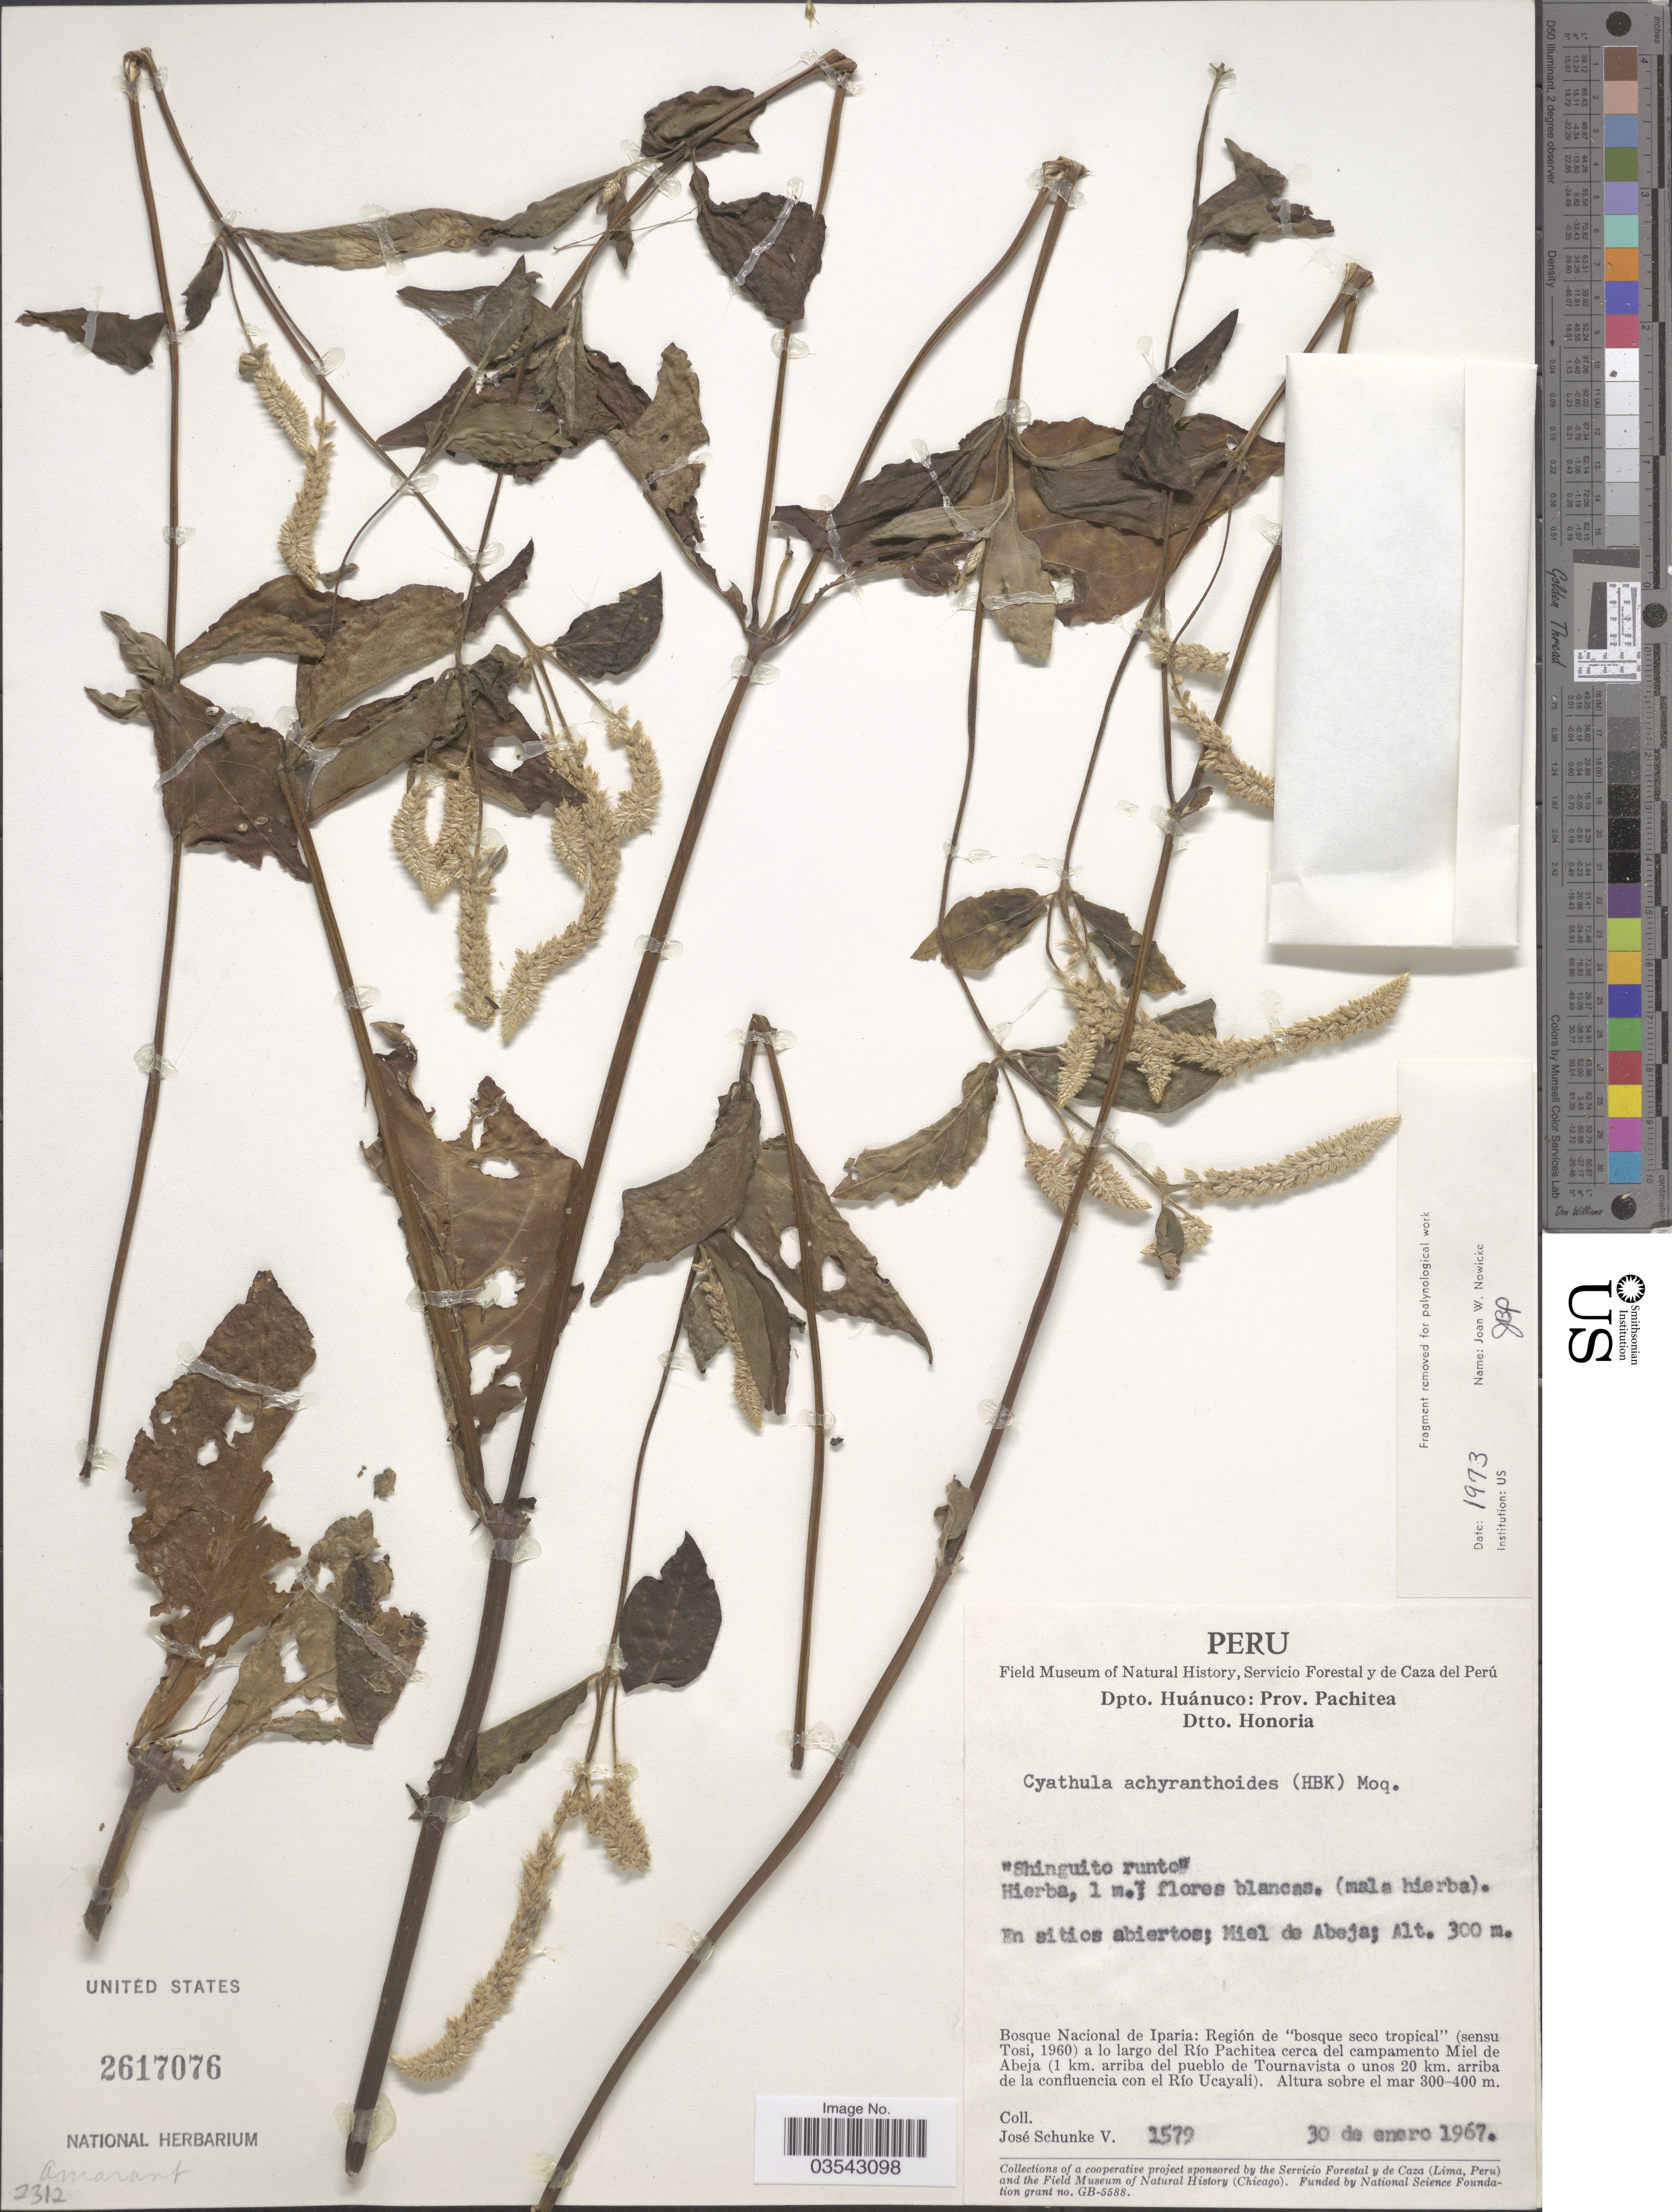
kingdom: Plantae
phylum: Tracheophyta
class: Magnoliopsida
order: Caryophyllales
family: Amaranthaceae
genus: Cyathula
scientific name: Cyathula achyranthoides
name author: (Kunth) Moq.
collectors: J. Schunke Vigo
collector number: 1579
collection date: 1967-01-30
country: Peru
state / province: Huánuco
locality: Dpto. Huánuco: Prov. Pachitea. Dtto. Honoria. En sitios abiertos; Miel de Abeja. Bosque Nacional de Iparia: Región de 'bosque seco tropical' (sensu Tosi, 1960) a lo largo del Río Pachitea cerca del campamento Miel de Abeja (1 km. arriba del pueblo de Tournavista o unos 20 km. arriba de la confluencia con el Río Ucayali).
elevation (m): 300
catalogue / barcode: US 2617076